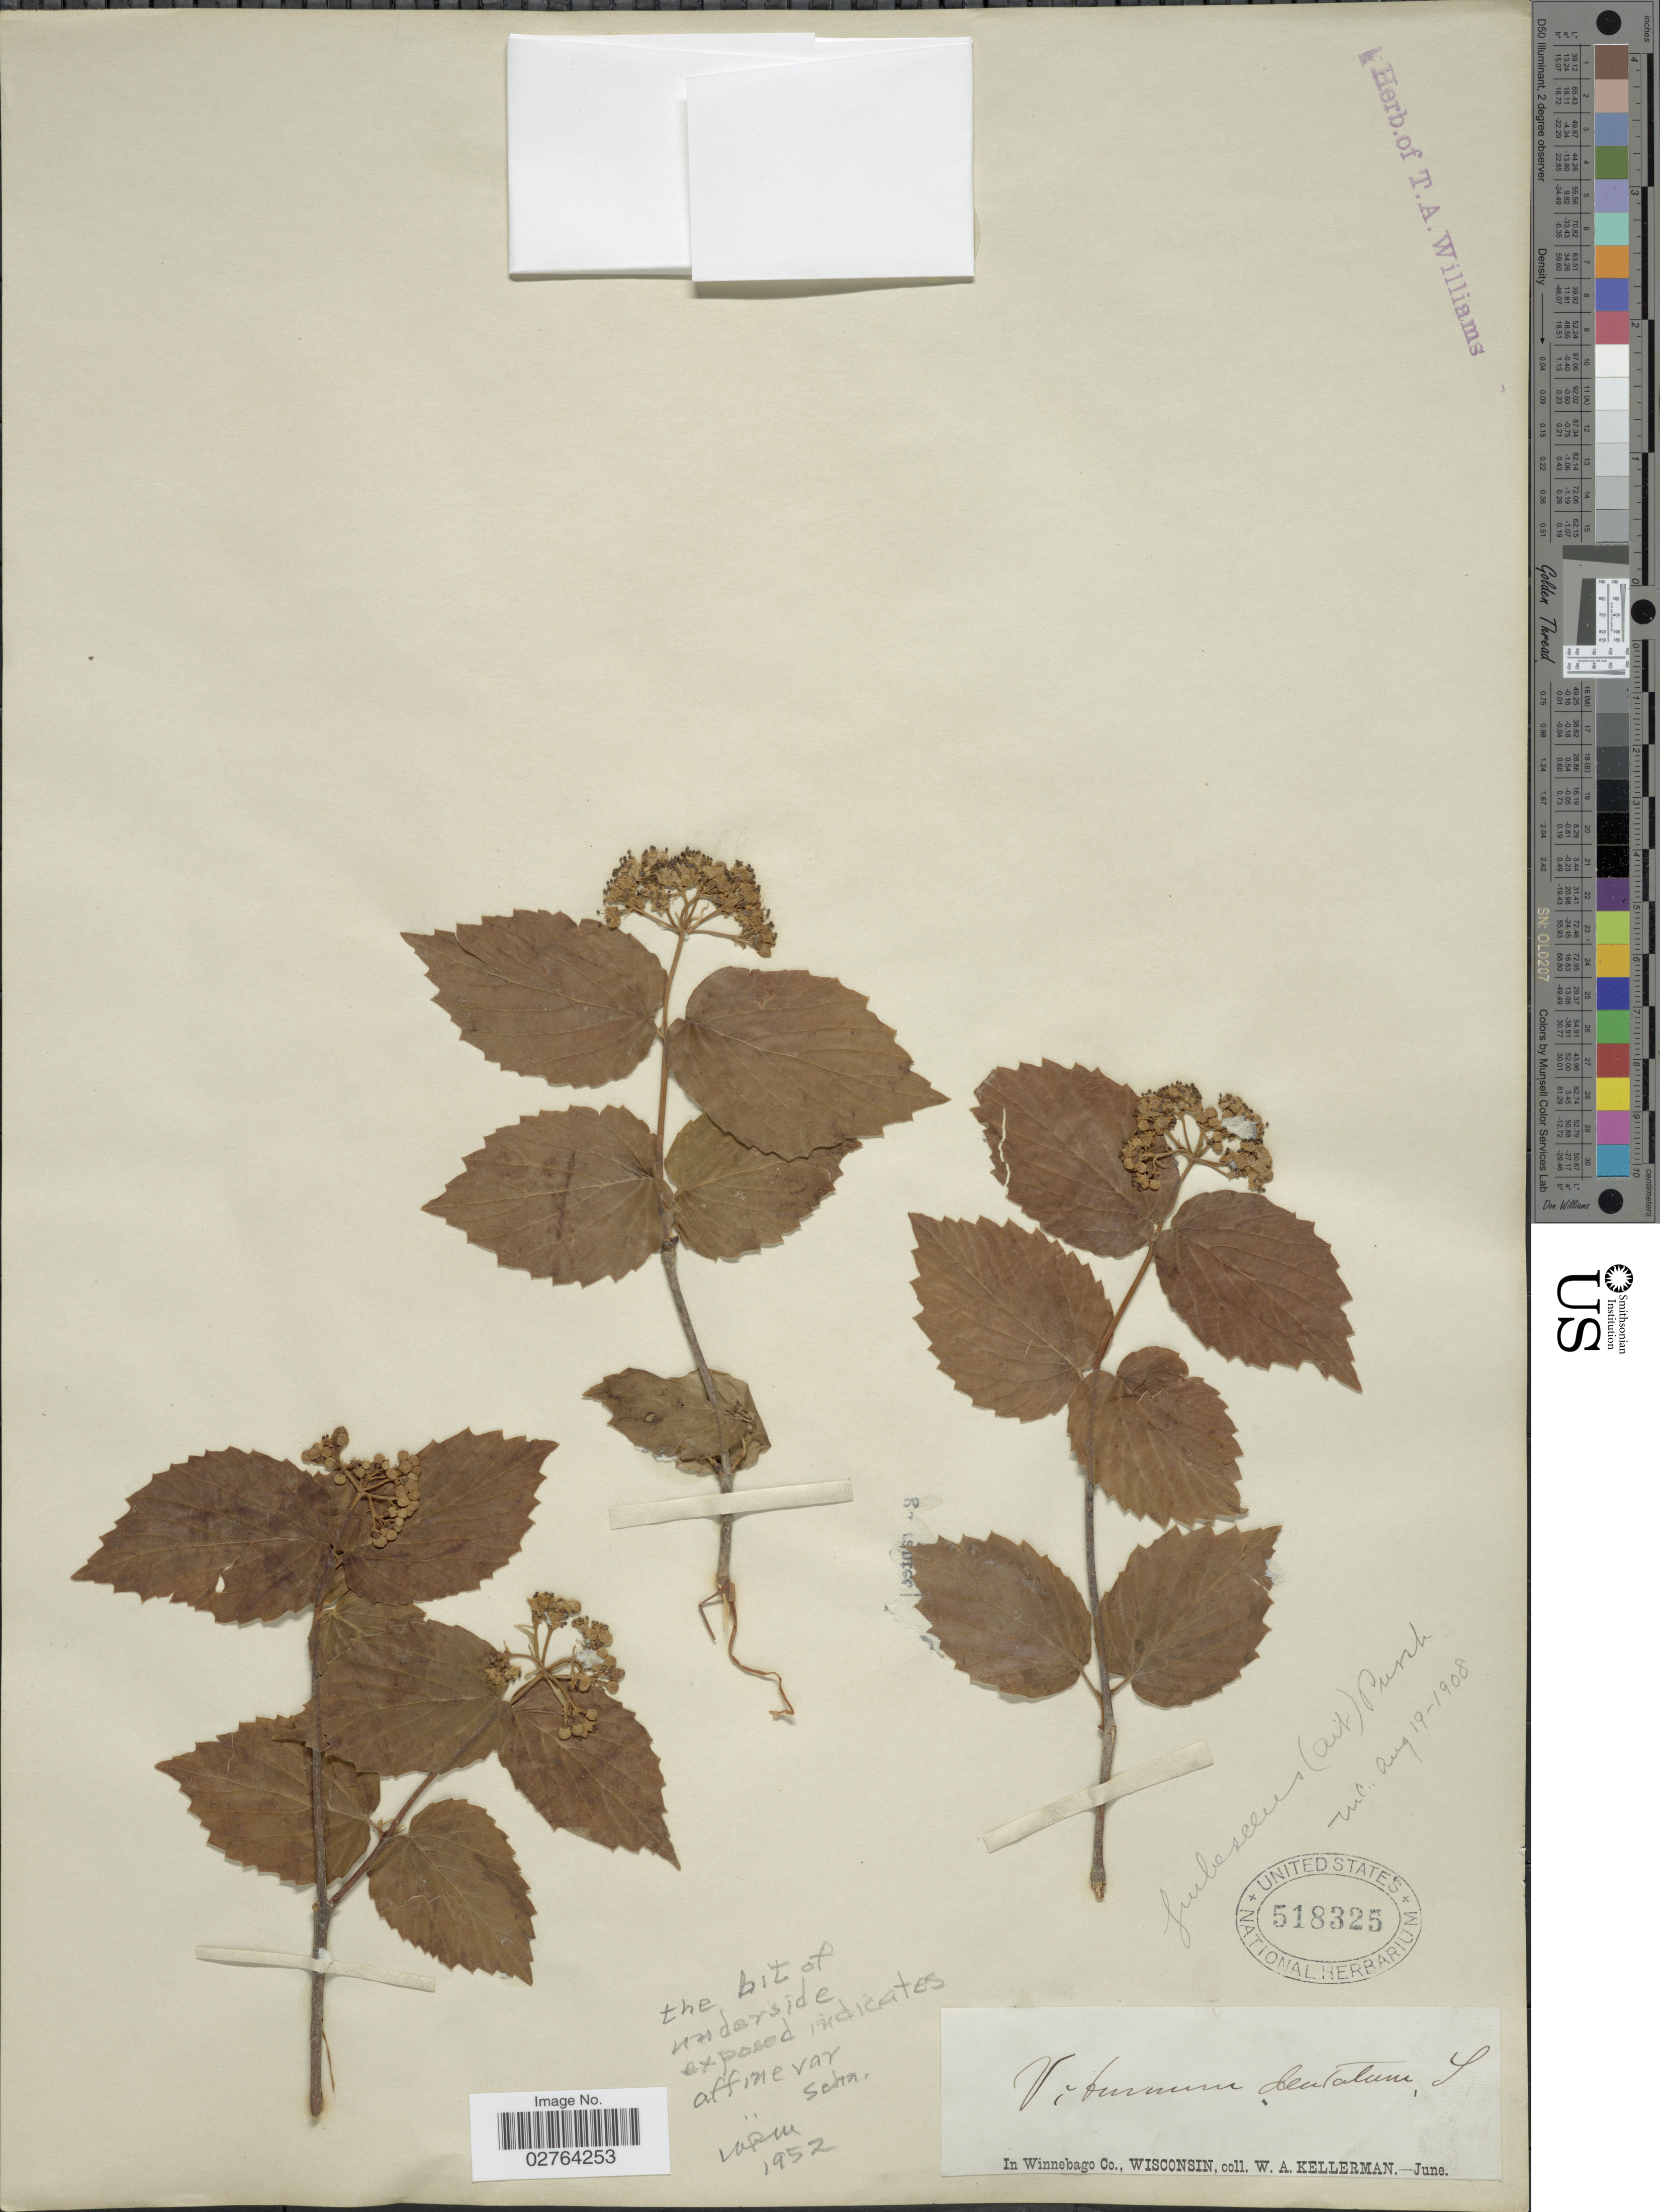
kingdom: Plantae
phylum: Tracheophyta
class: Magnoliopsida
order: Dipsacales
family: Viburnaceae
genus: Viburnum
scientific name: Viburnum rafinesqueanum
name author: Schult.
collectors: W. Kellerman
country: United States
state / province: Wisconsin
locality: In Winnebago Co.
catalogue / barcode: US 518325